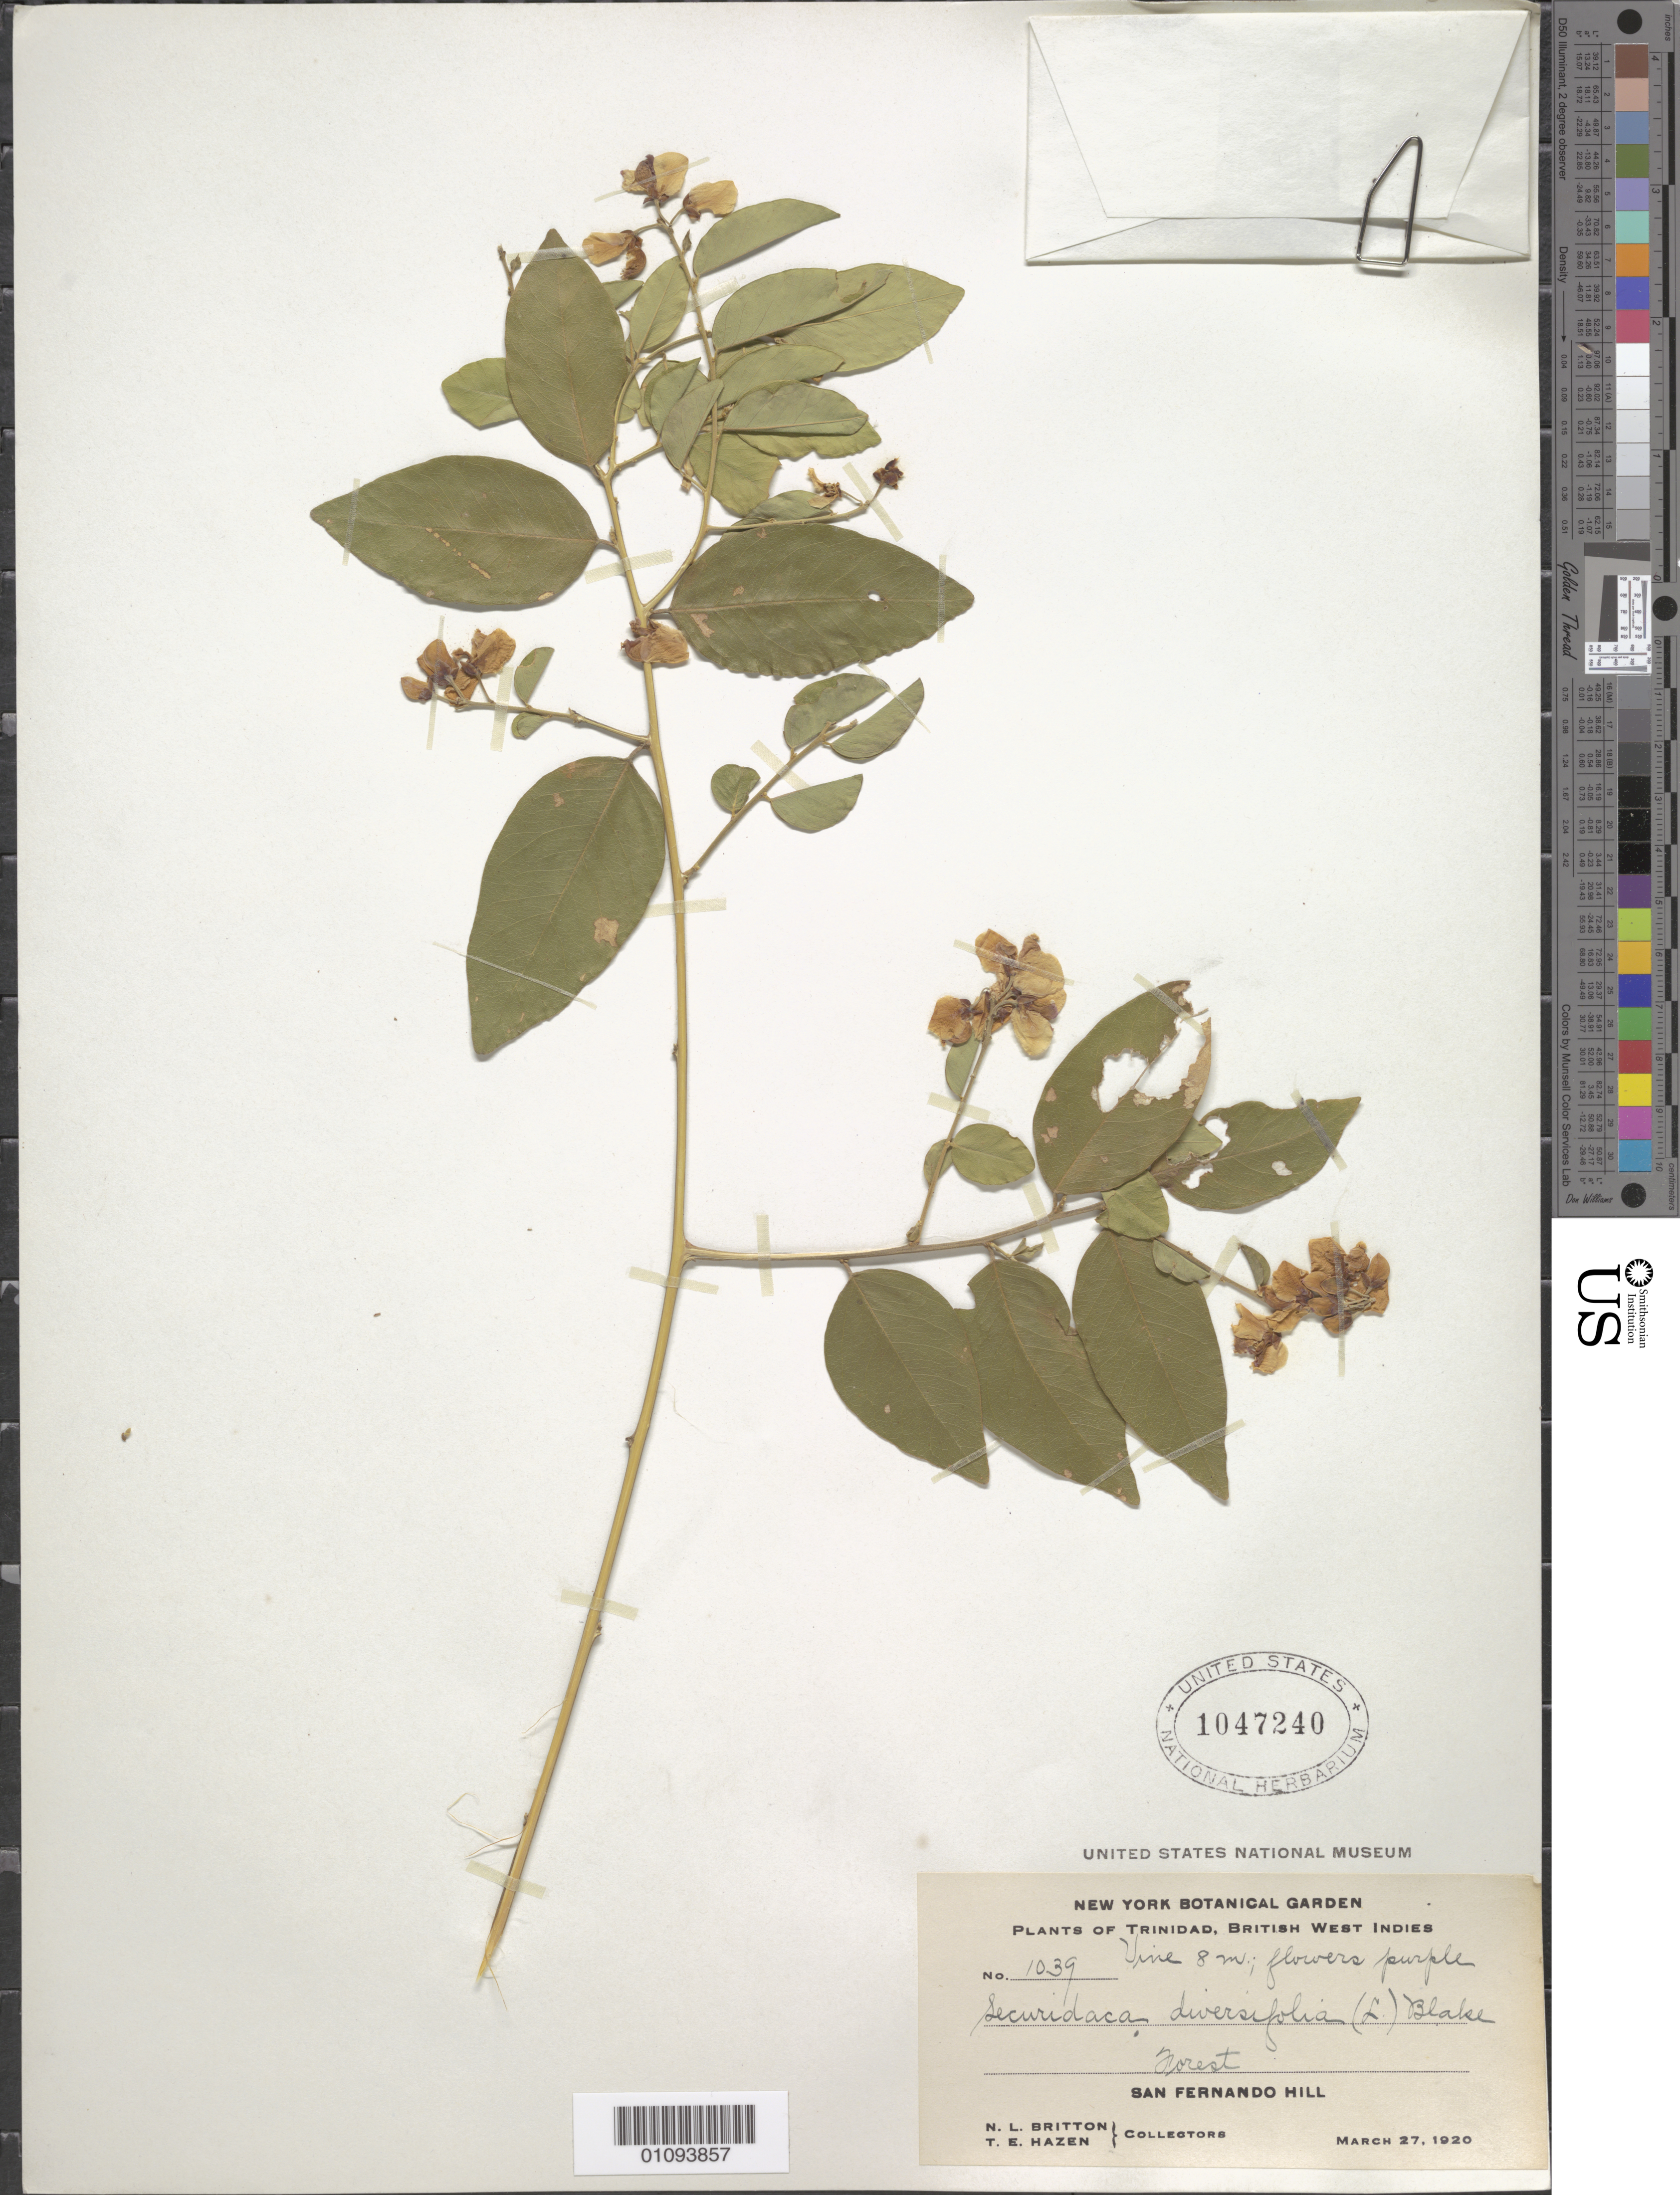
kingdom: Plantae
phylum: Tracheophyta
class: Magnoliopsida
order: Fabales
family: Polygalaceae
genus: Securidaca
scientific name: Securidaca diversifolia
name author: (L.) S.F. Blake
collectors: N. Britton & T. E. Hazen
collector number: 1039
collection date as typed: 27 Mar 1920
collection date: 1920-03-27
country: Trinidad and Tobago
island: Trinidad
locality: San Fernando Hill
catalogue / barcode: US 1047240